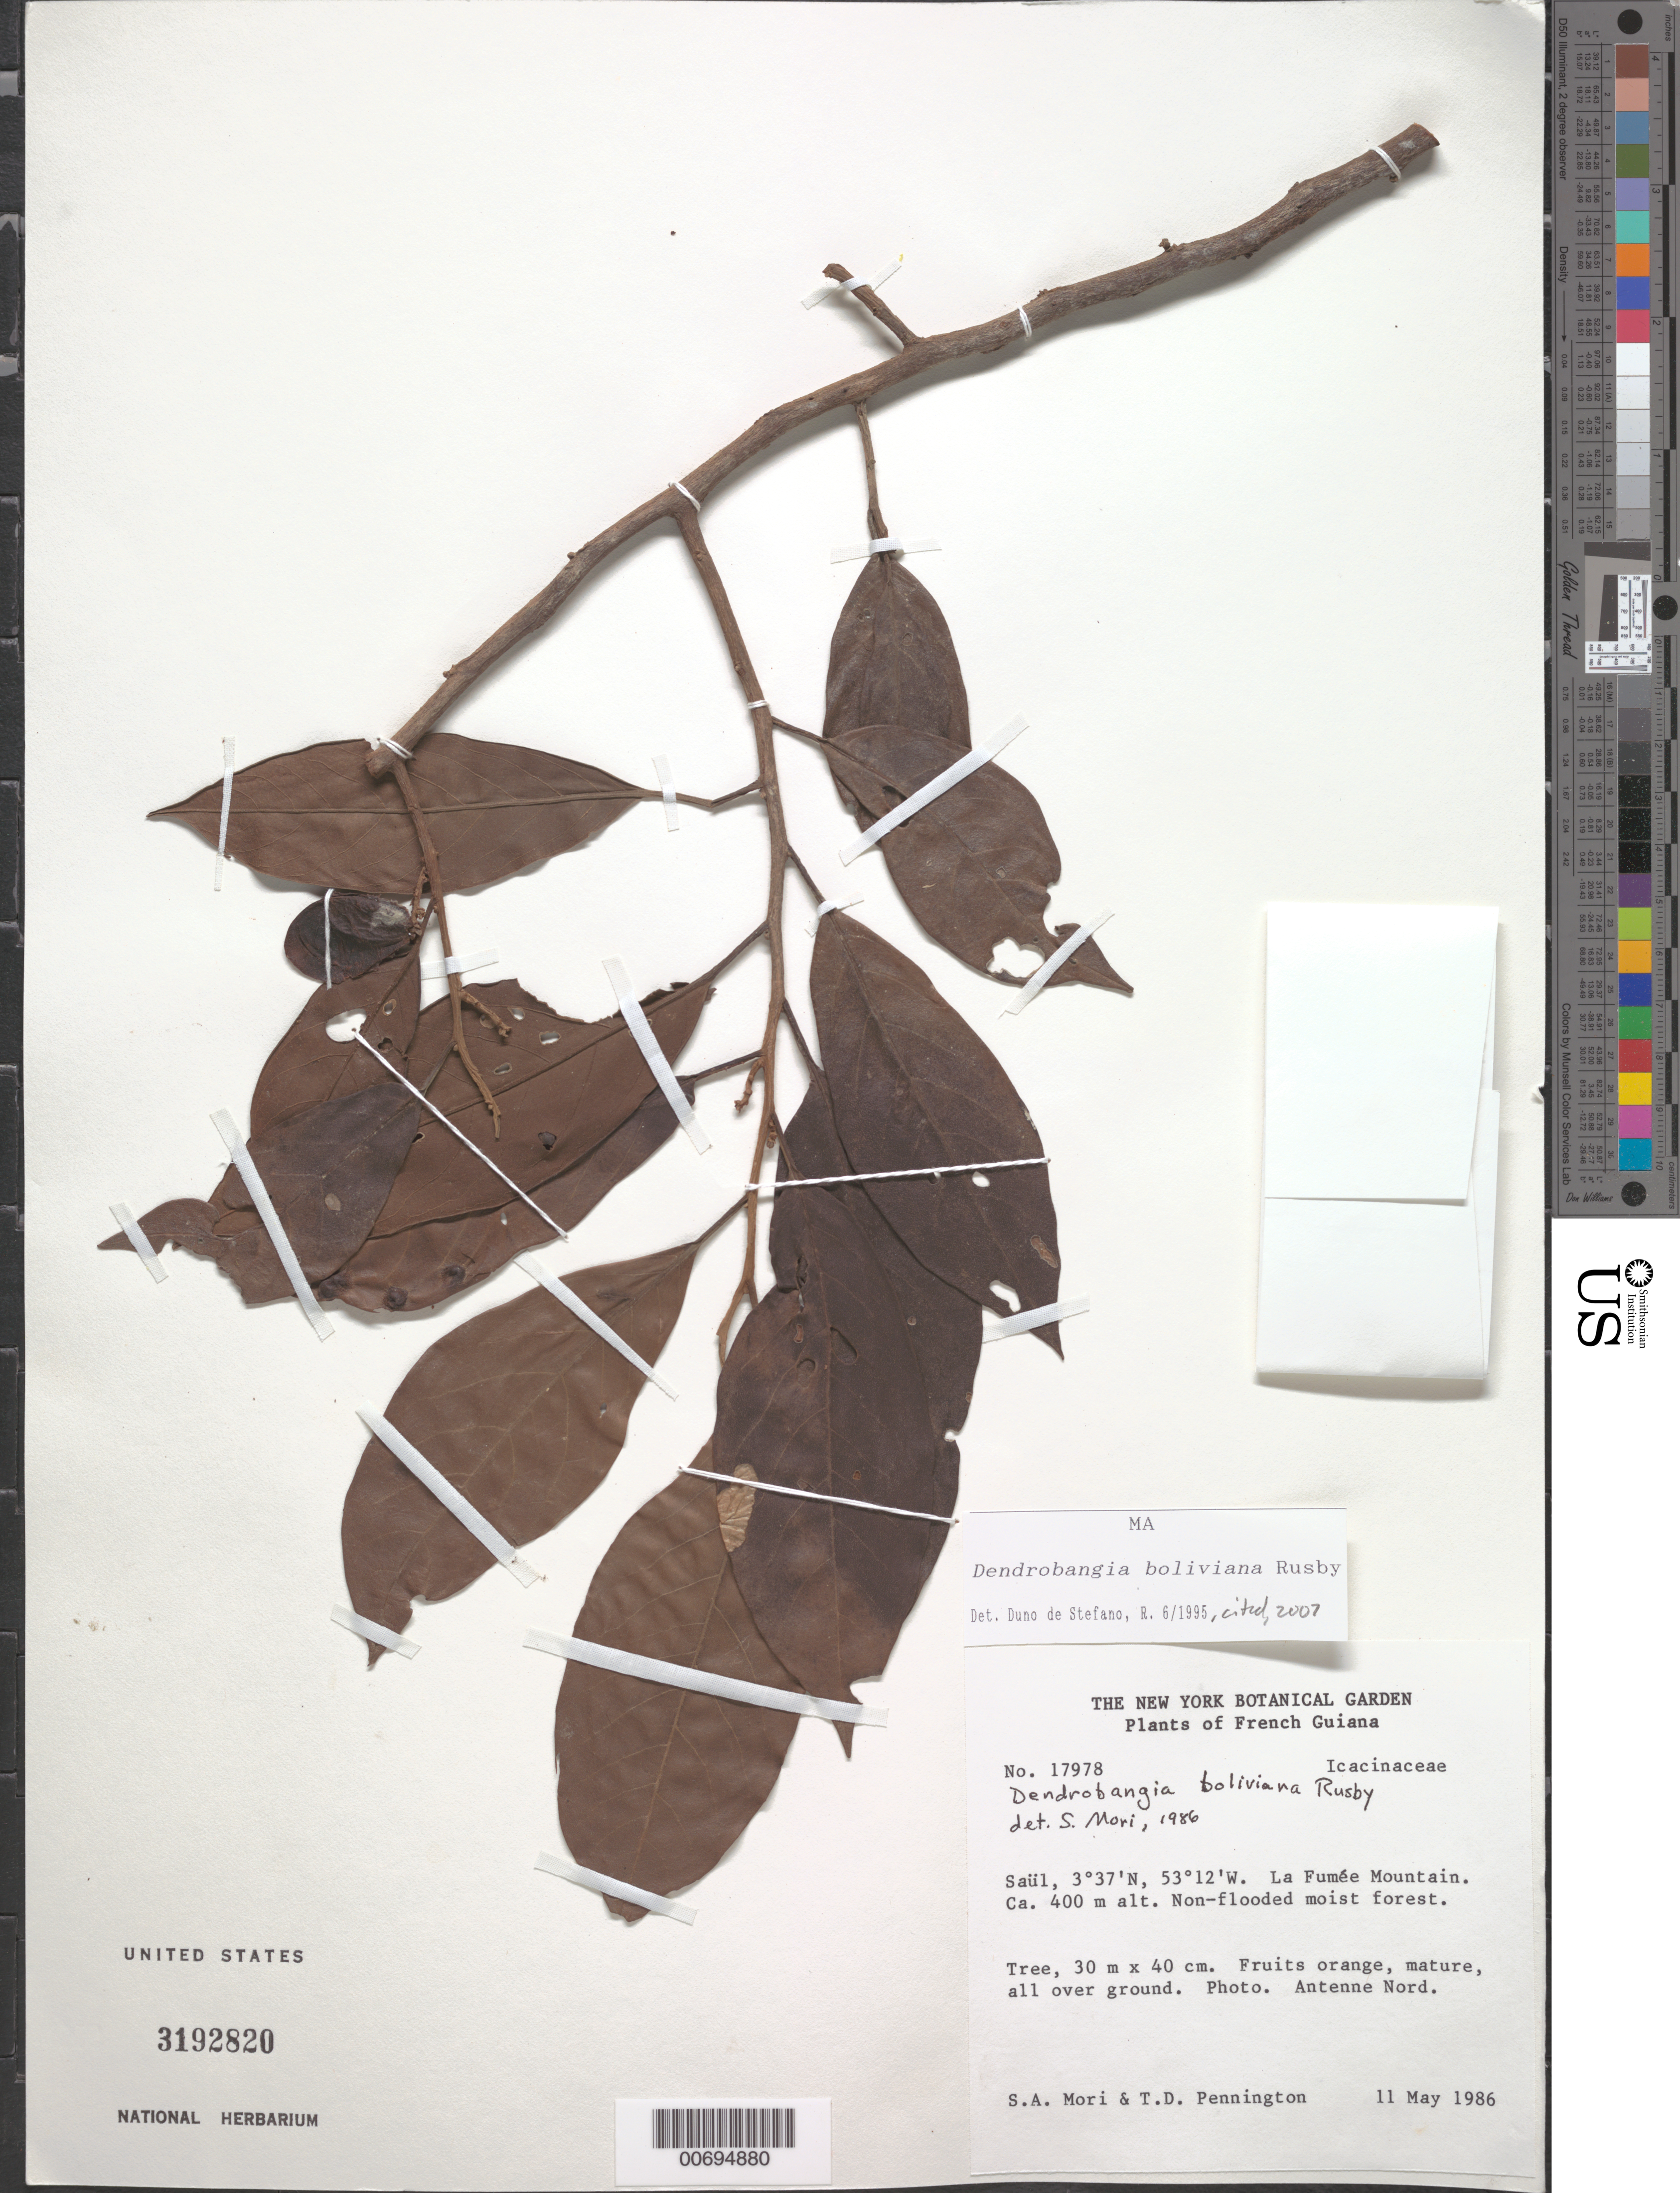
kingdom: Plantae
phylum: Tracheophyta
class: Magnoliopsida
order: Metteniusales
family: Metteniusaceae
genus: Dendrobangia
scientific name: Dendrobangia boliviana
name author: Rusby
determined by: Duno de Stefano, R.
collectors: S. Mori & T. D. Pennington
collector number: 17978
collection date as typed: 11-May-86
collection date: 1986-05-11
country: French Guiana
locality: Saül, La Fumée Mountain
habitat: Non-flooded moist forest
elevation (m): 400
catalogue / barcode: US 3192820